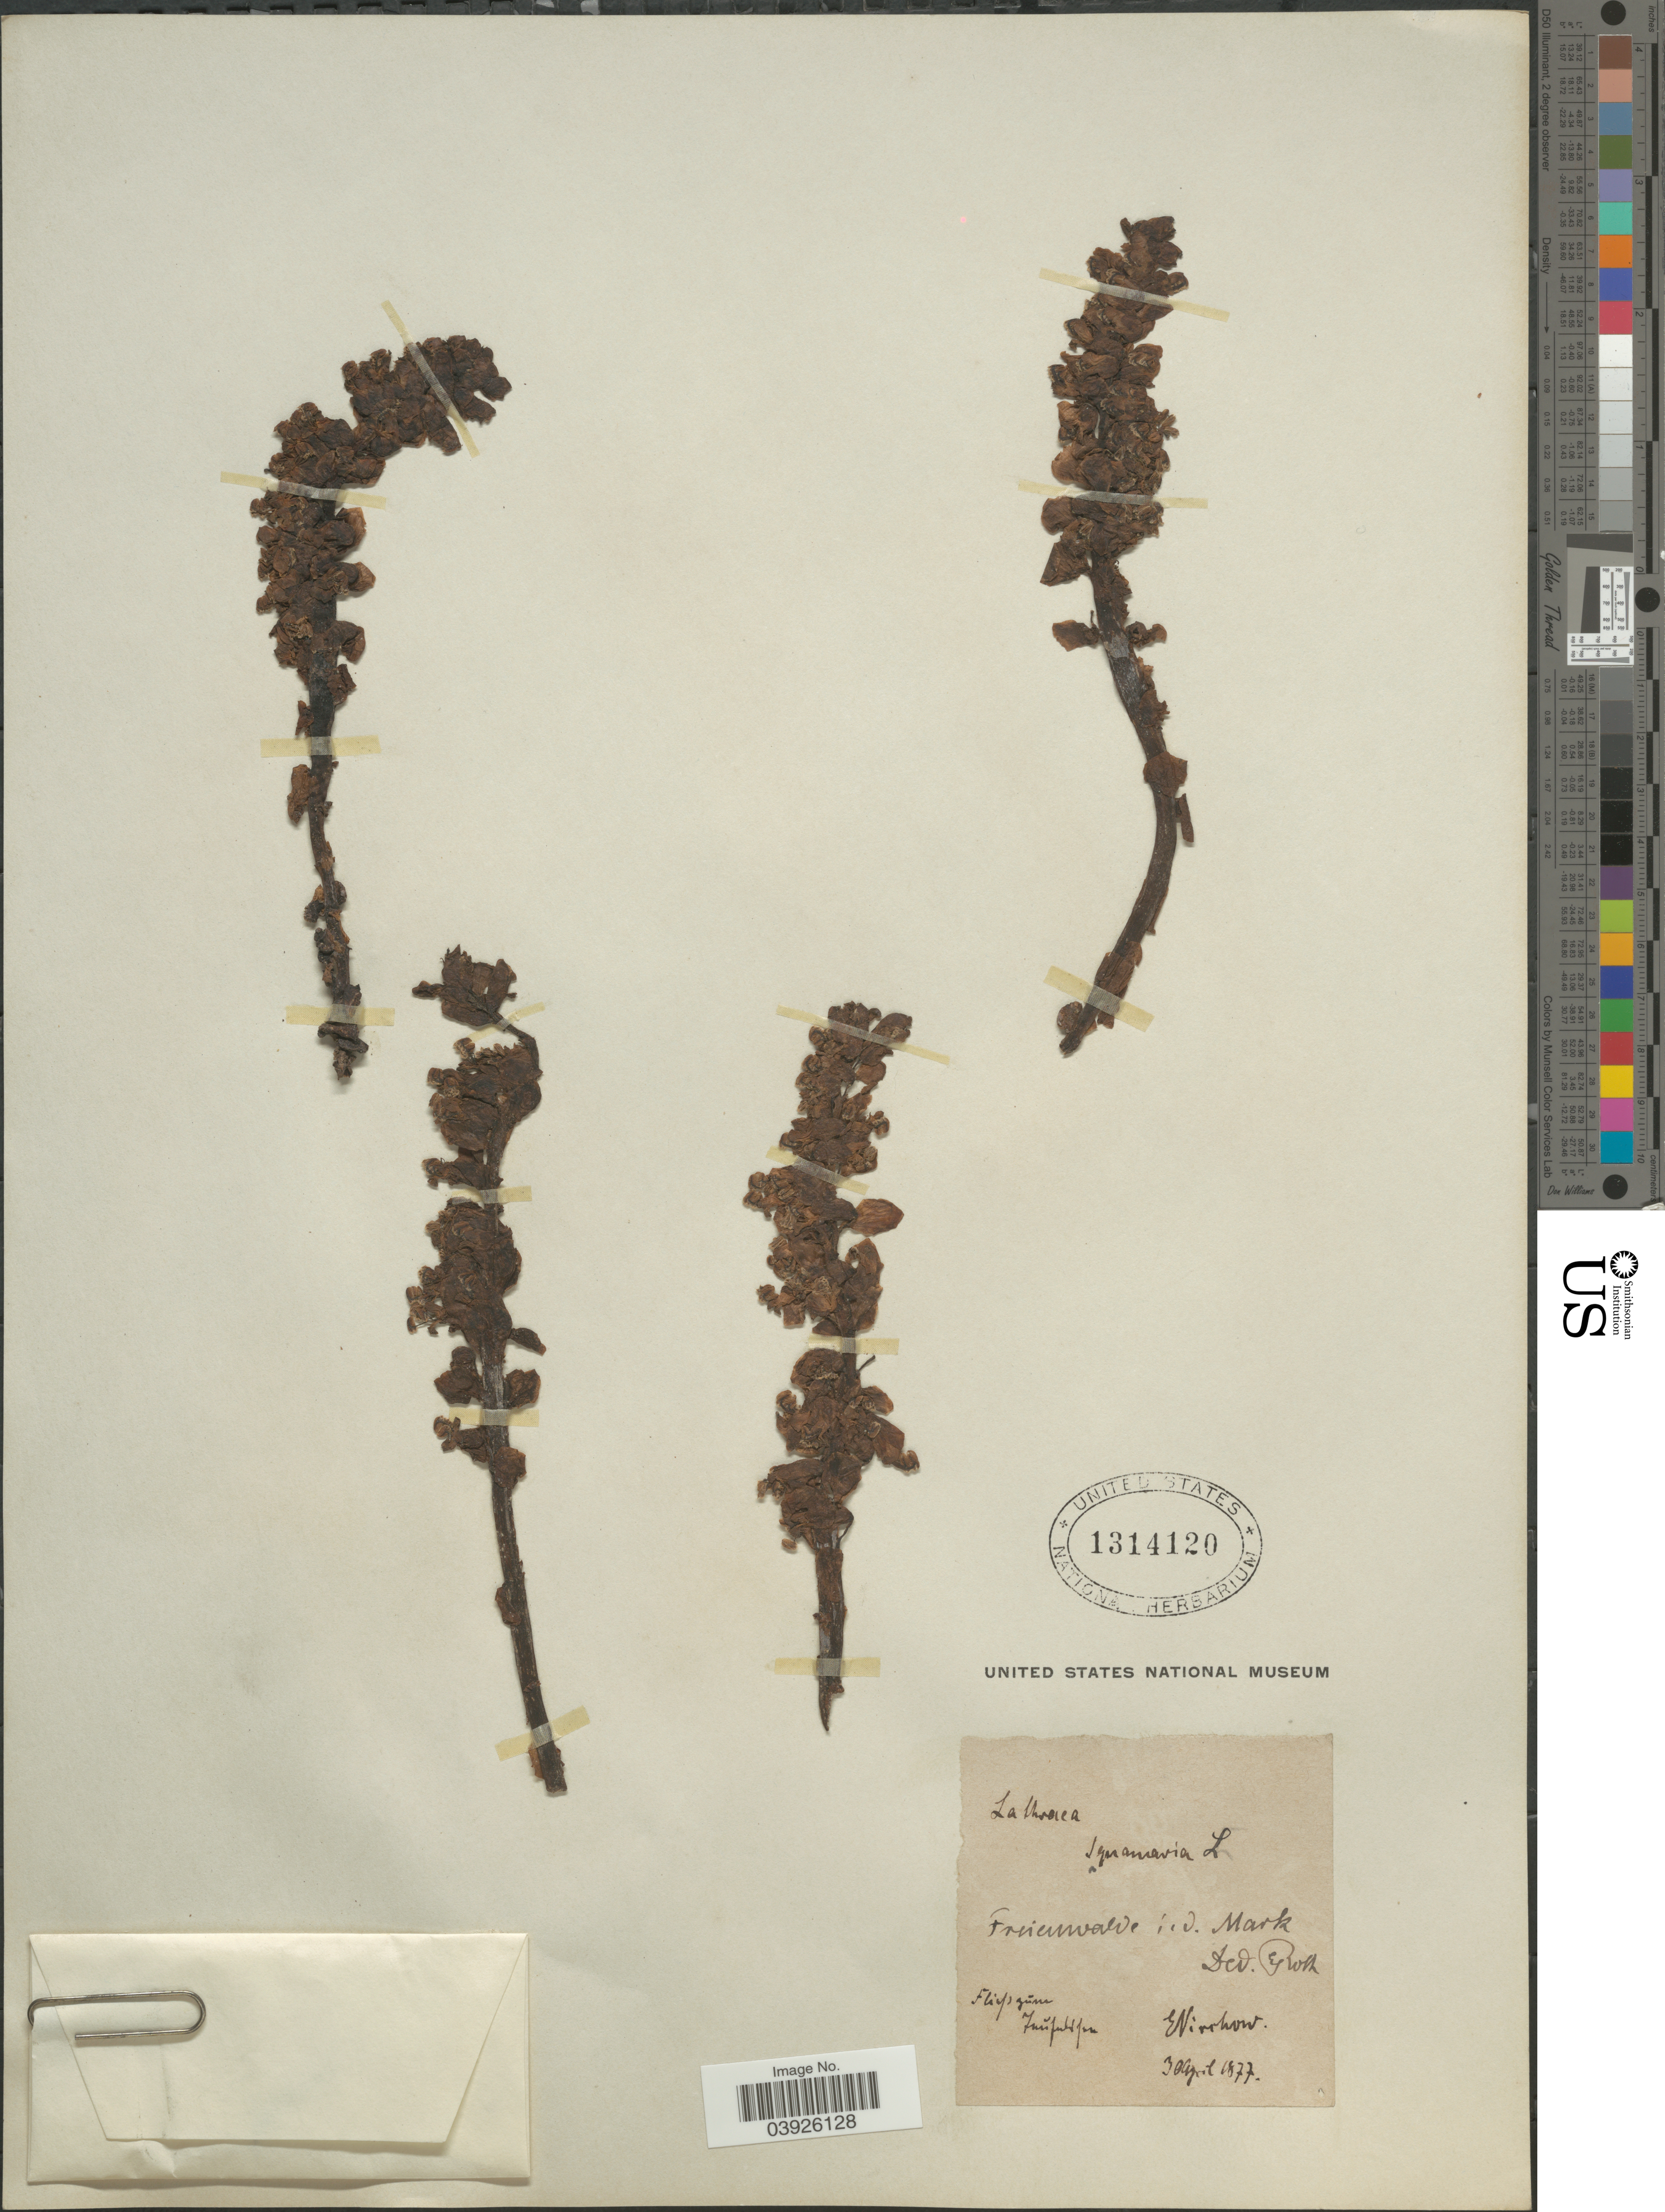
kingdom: Plantae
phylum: Tracheophyta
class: Magnoliopsida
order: Lamiales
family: Orobanchaceae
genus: Lathraea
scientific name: Lathraea squamaria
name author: L.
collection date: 1877-04-30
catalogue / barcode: US 1314120